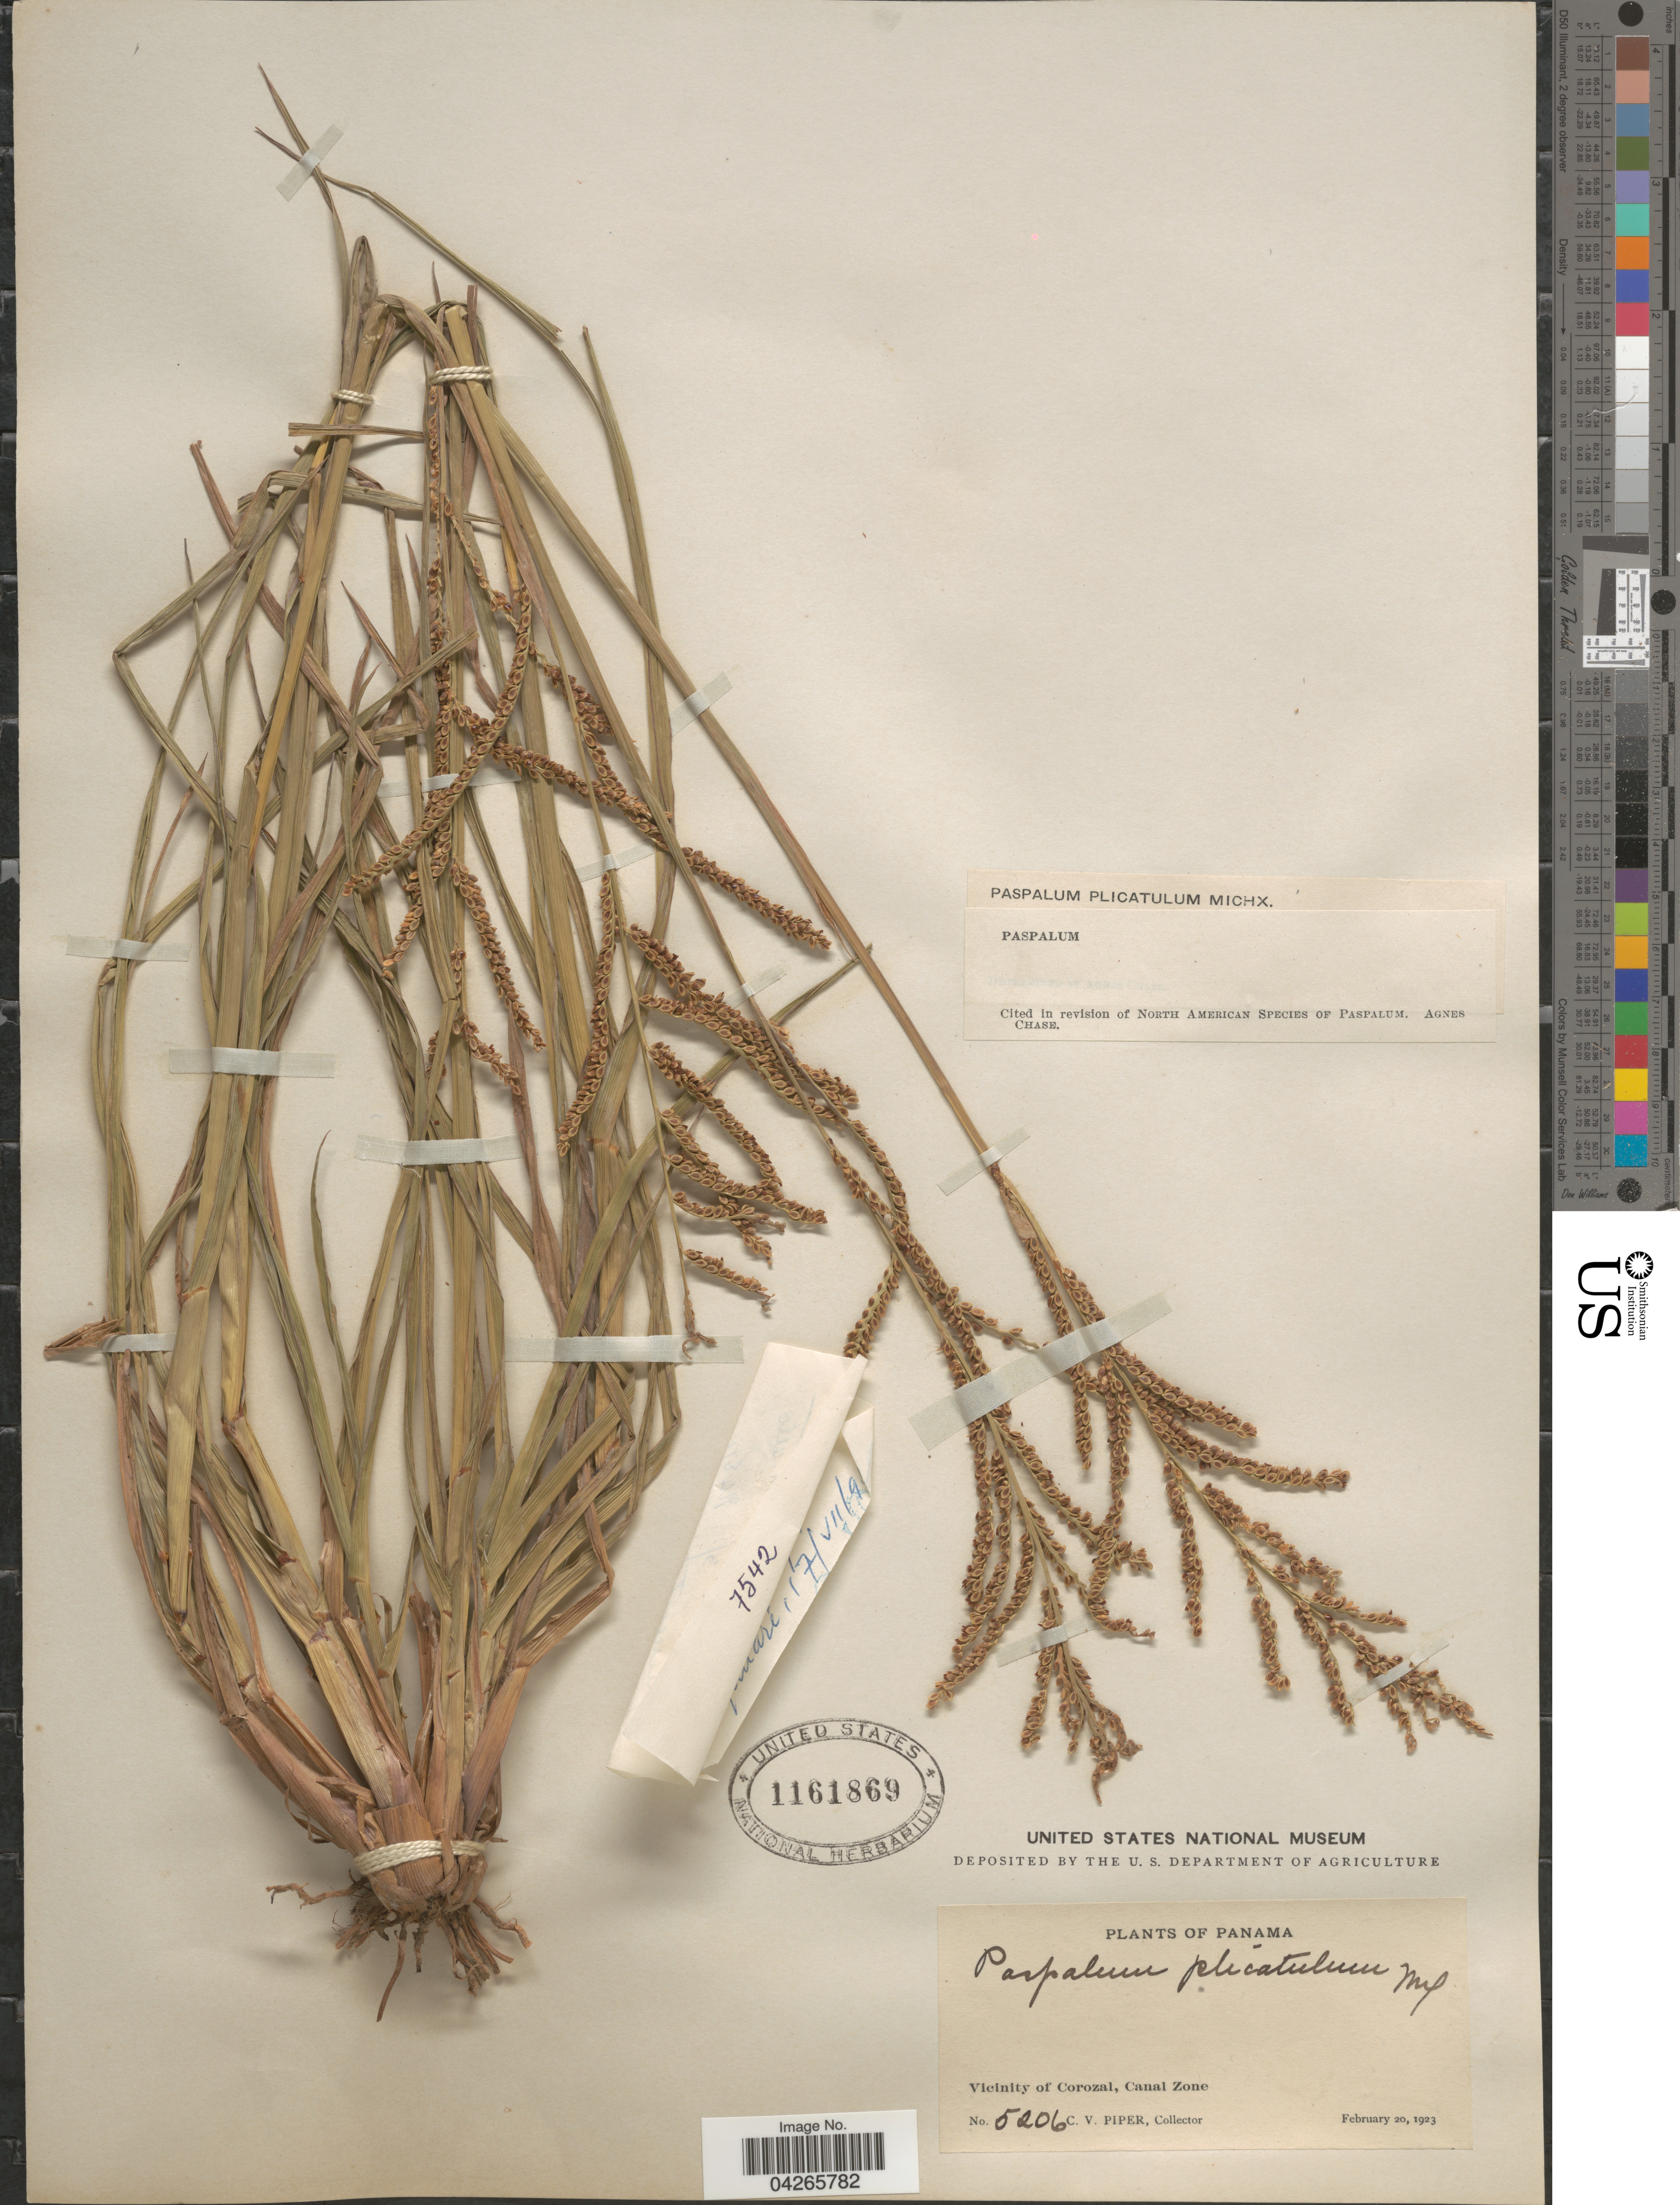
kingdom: Plantae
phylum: Tracheophyta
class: Liliopsida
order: Poales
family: Poaceae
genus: Paspalum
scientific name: Paspalum plicatulum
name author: Michx.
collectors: C. V. Piper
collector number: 5206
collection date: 1923-02-20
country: Panama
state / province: Colón / Panamá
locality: Vicinity of Corozal, Canal Zone.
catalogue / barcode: US 1161869